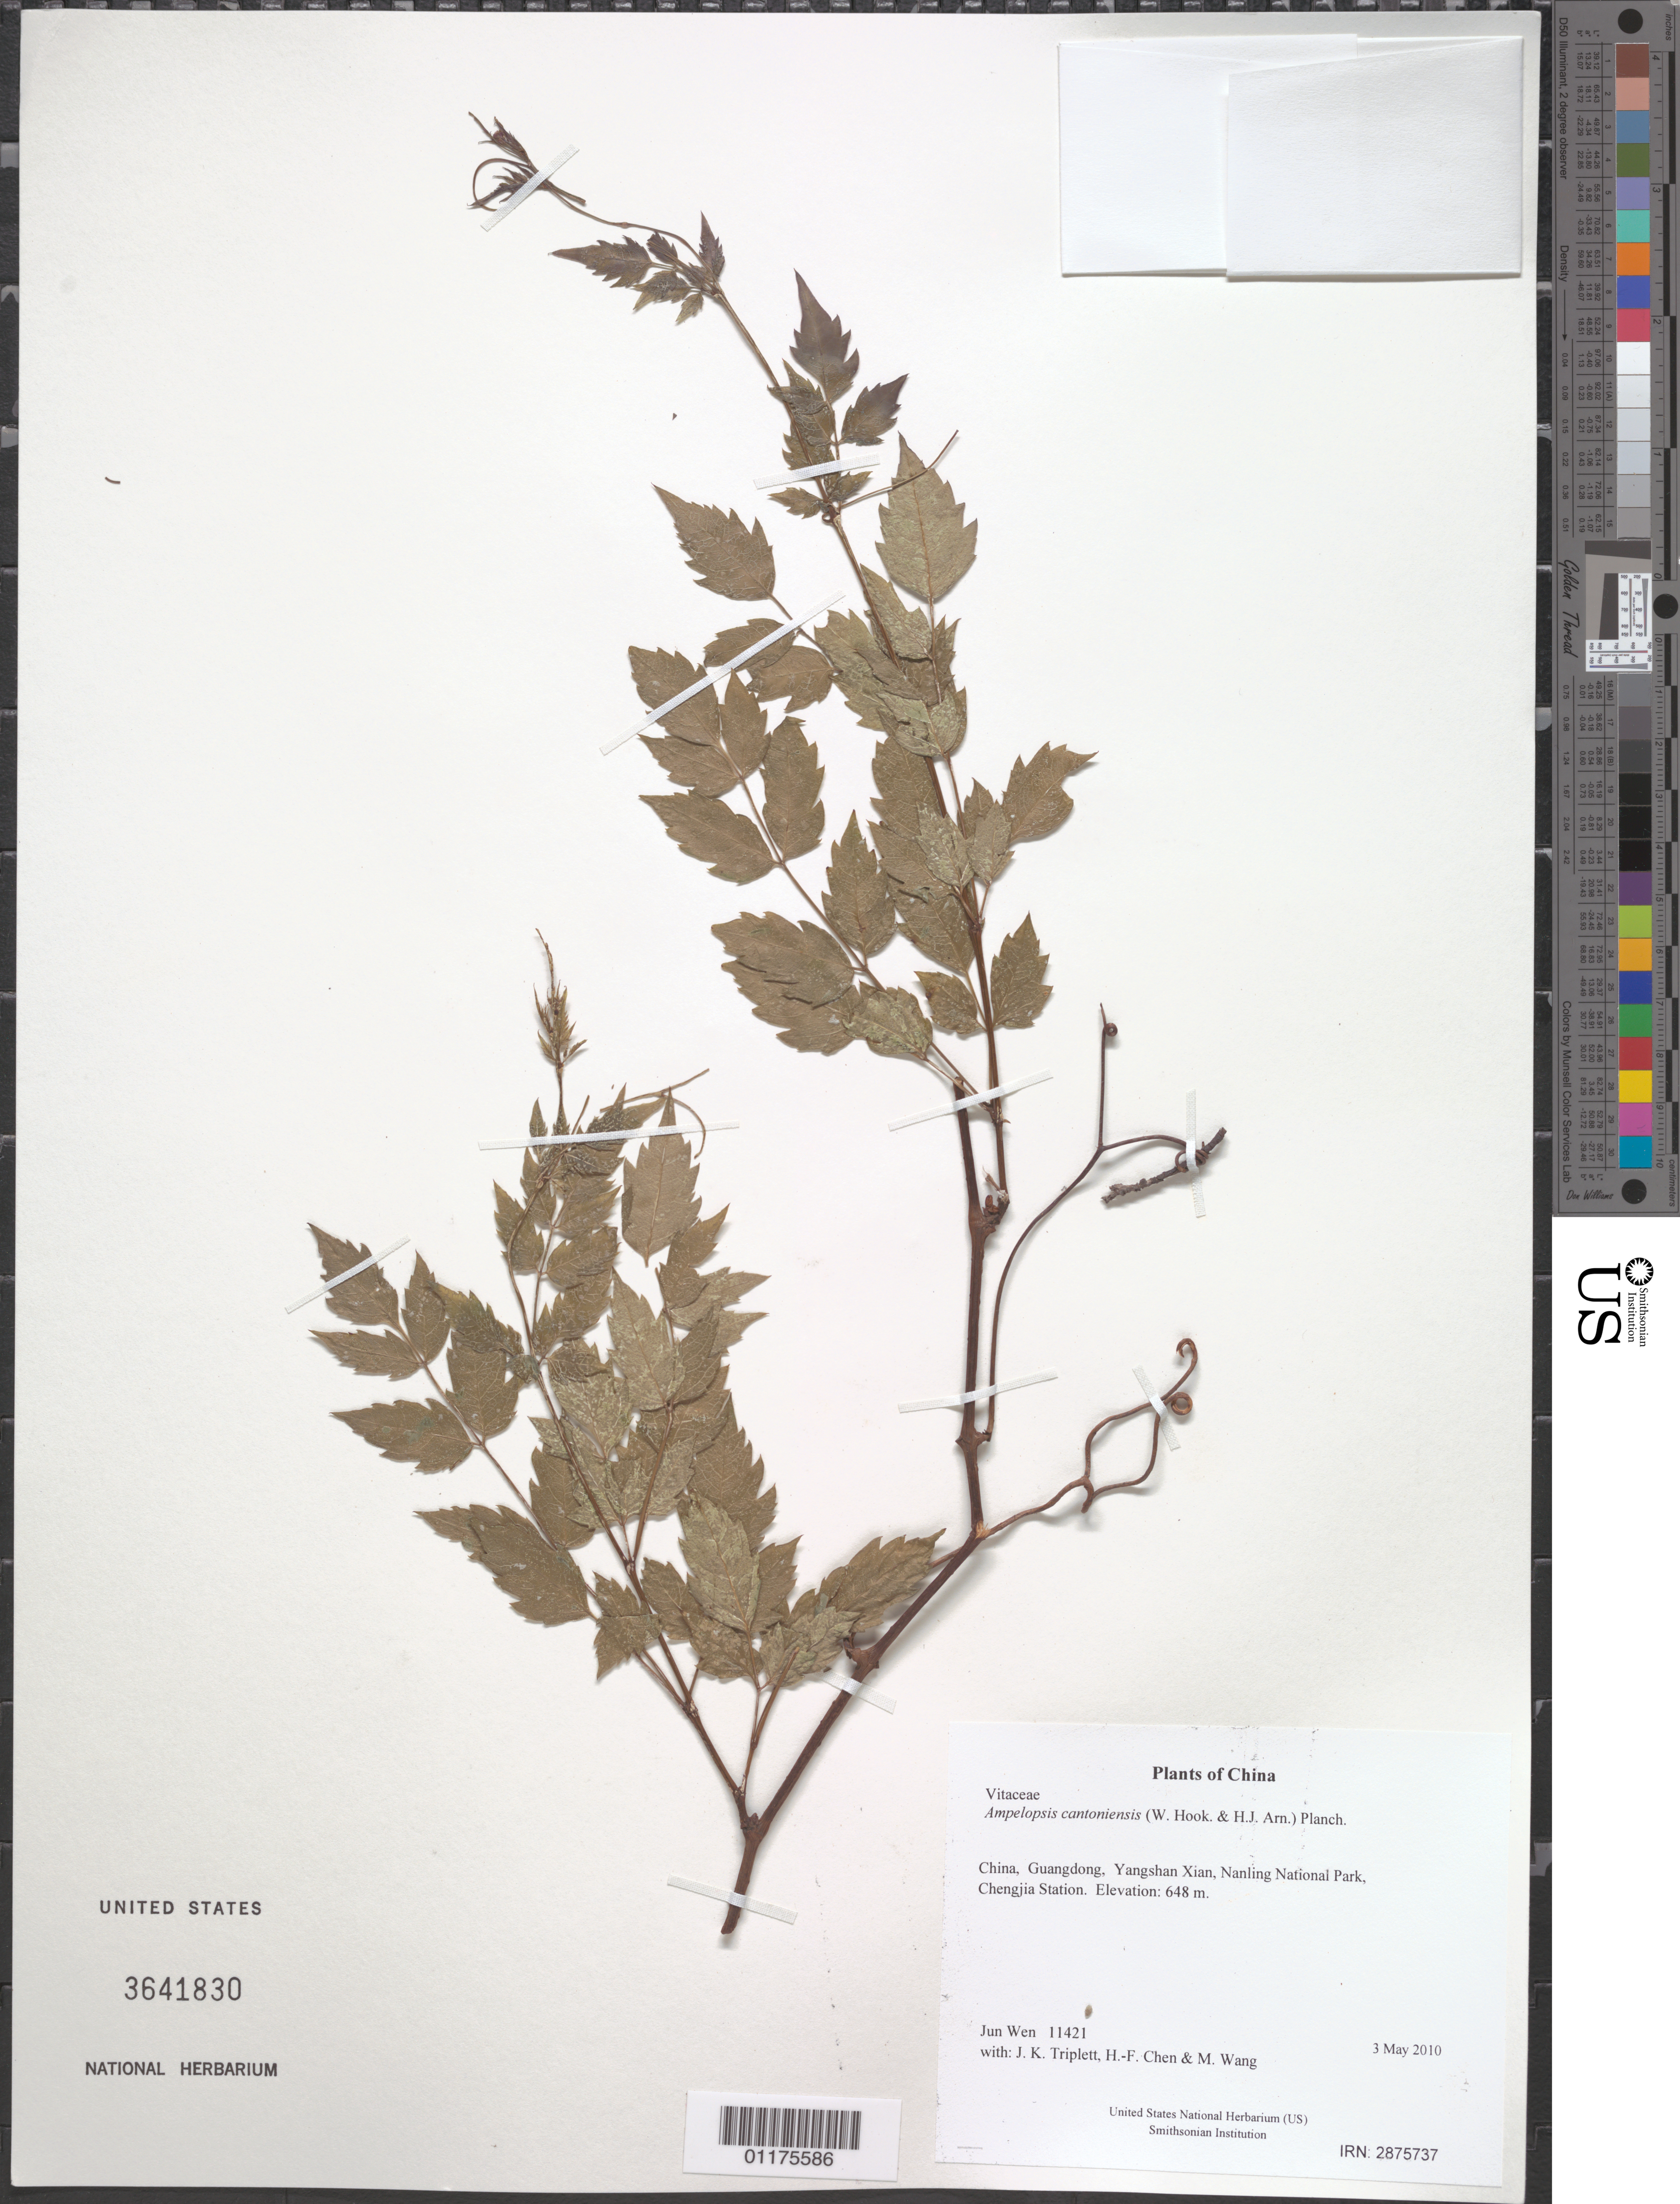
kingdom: Plantae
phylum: Tracheophyta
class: Magnoliopsida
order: Vitales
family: Vitaceae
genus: Ampelopsis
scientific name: Ampelopsis cantoniensis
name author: (W. Hook. & H.J. Arn.) Planch.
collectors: J. Wen, J. K. Triplett, H.-F. Chen & M. Wang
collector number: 11421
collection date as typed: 3 May 2010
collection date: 2010-05-03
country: China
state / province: Guangdong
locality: Yangshan Xian, Nanling National Park, Chengjia Station.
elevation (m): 648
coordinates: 24 45.624 N, 112 53.497 E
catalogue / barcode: US 3641830